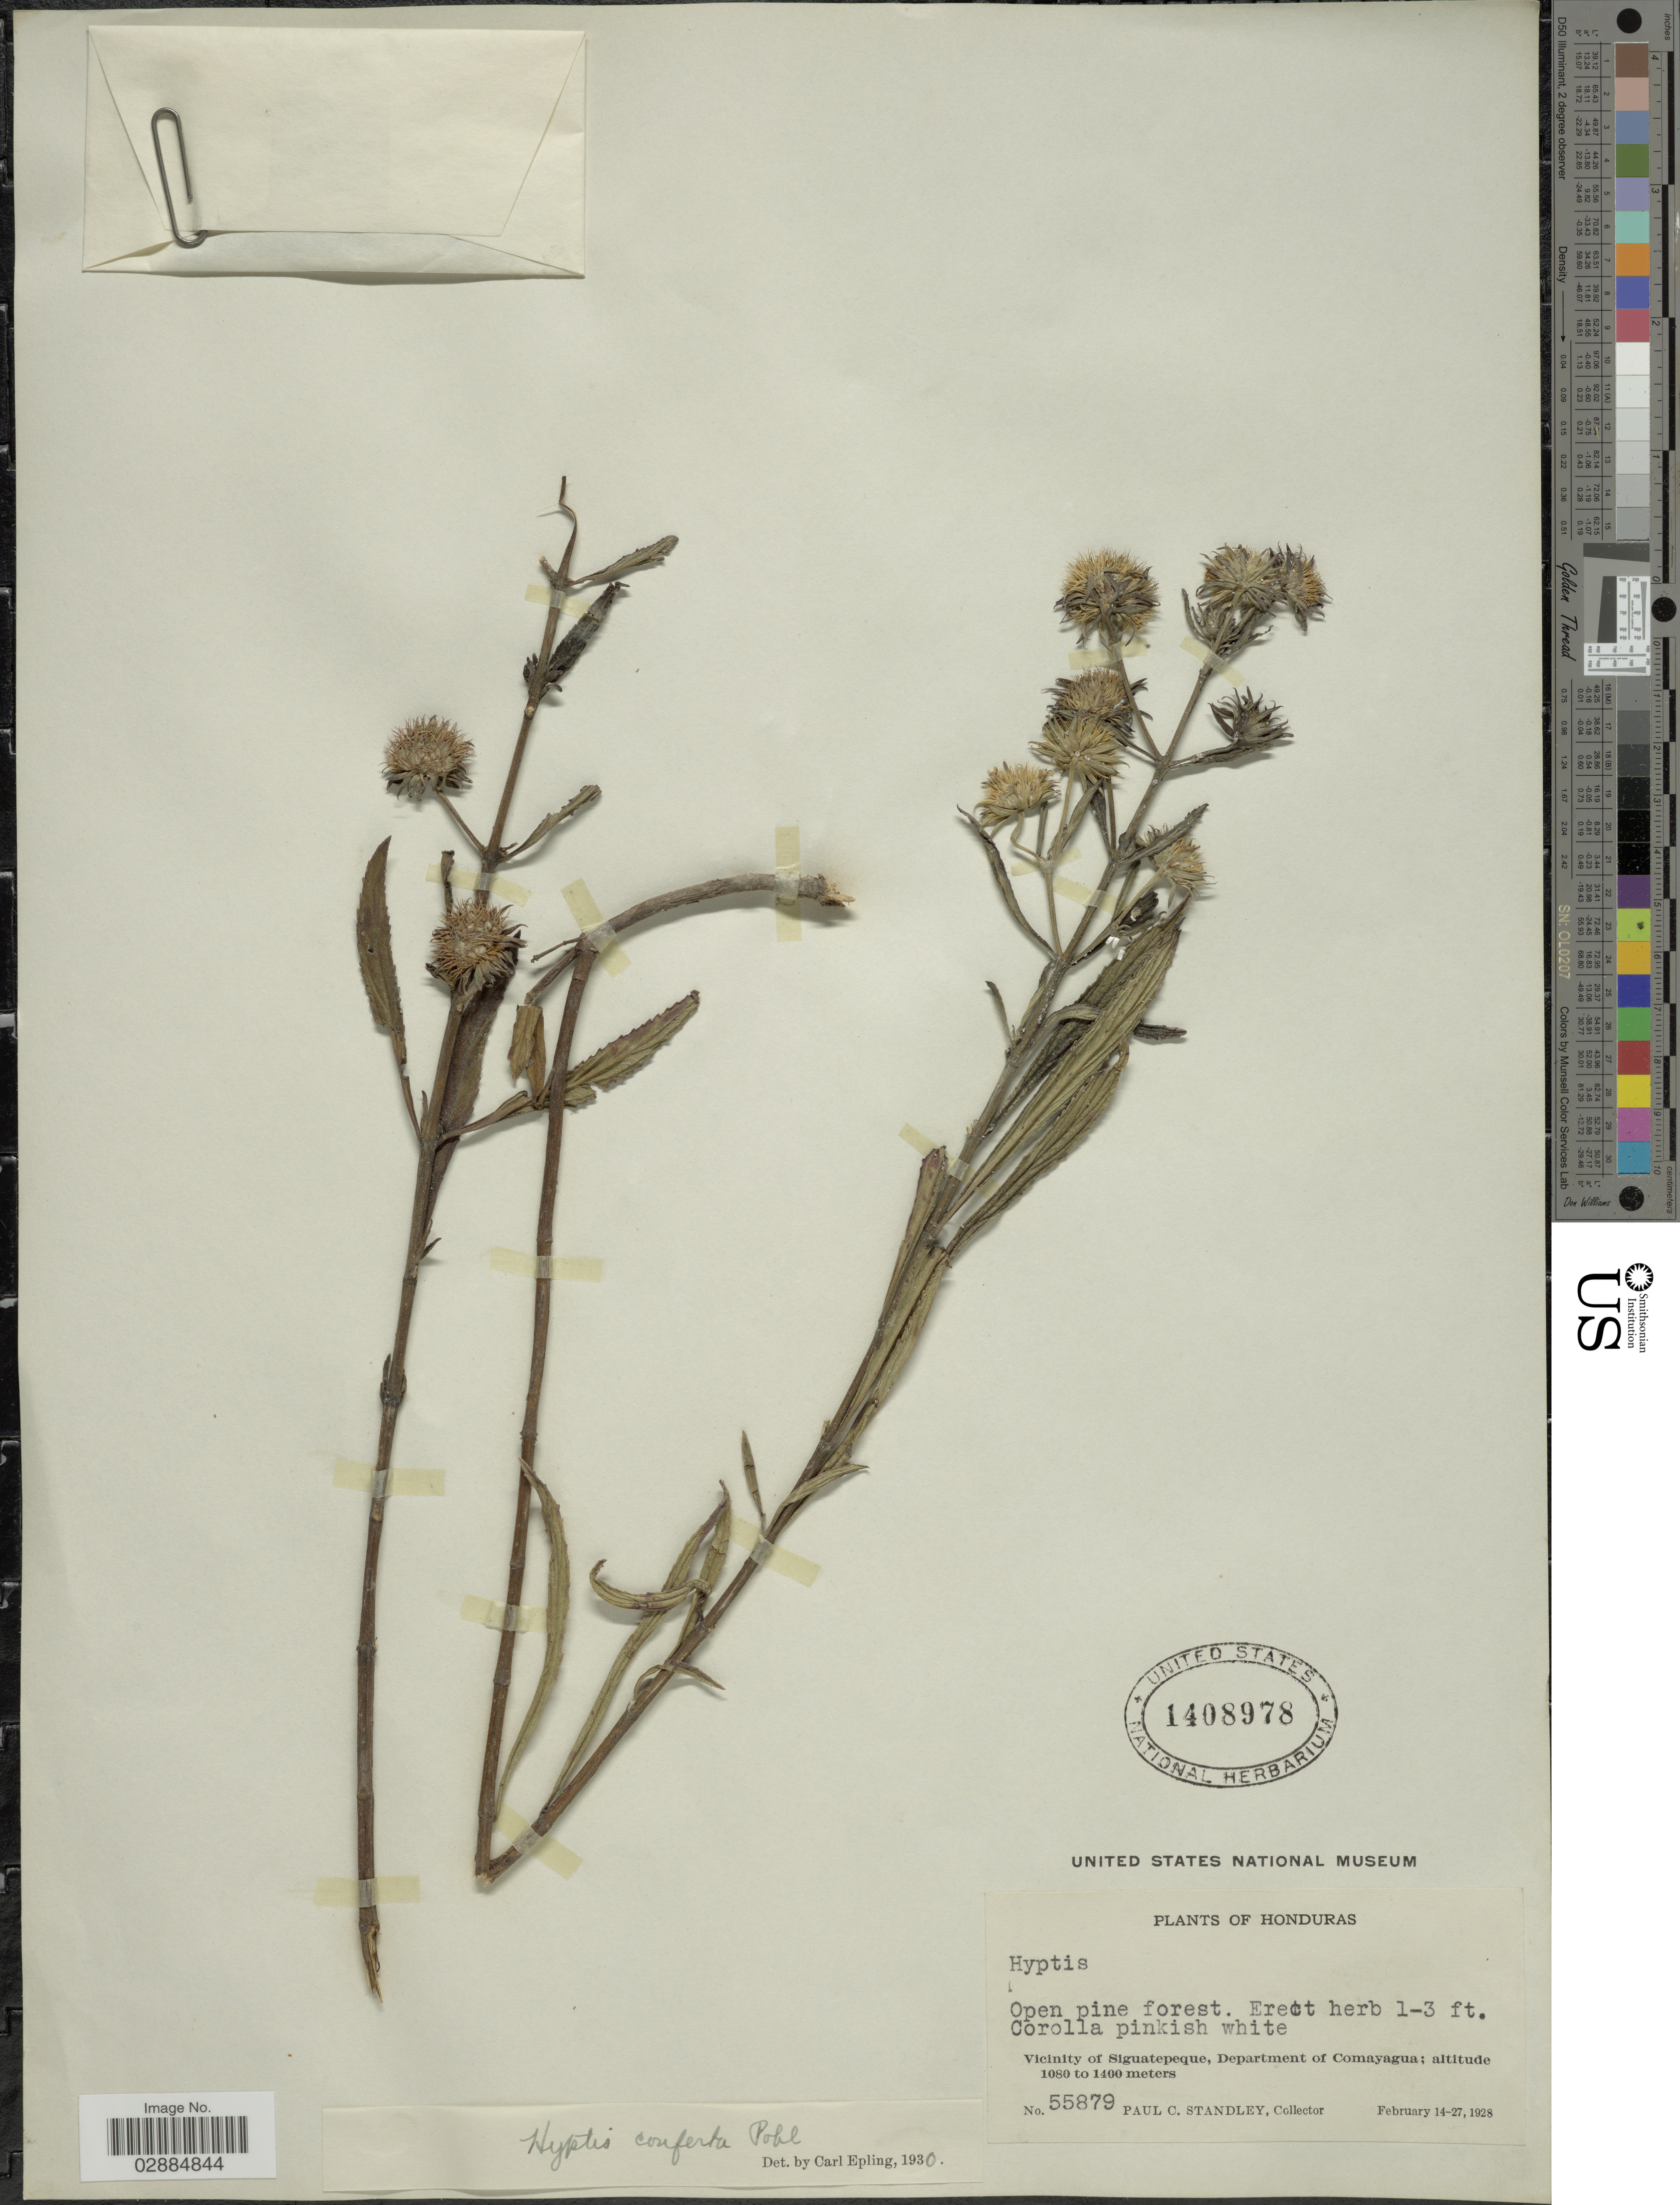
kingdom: Plantae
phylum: Tracheophyta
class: Magnoliopsida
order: Lamiales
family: Lamiaceae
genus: Hyptis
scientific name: Hyptis conferta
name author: Pohl ex Benth.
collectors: P. C. Standley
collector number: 55879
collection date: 1928-02-14/1928-02-27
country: Honduras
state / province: Comayagua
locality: Vicinity of Siguatepeque, Department of Comayagua.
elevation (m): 1080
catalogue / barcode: US 1408978